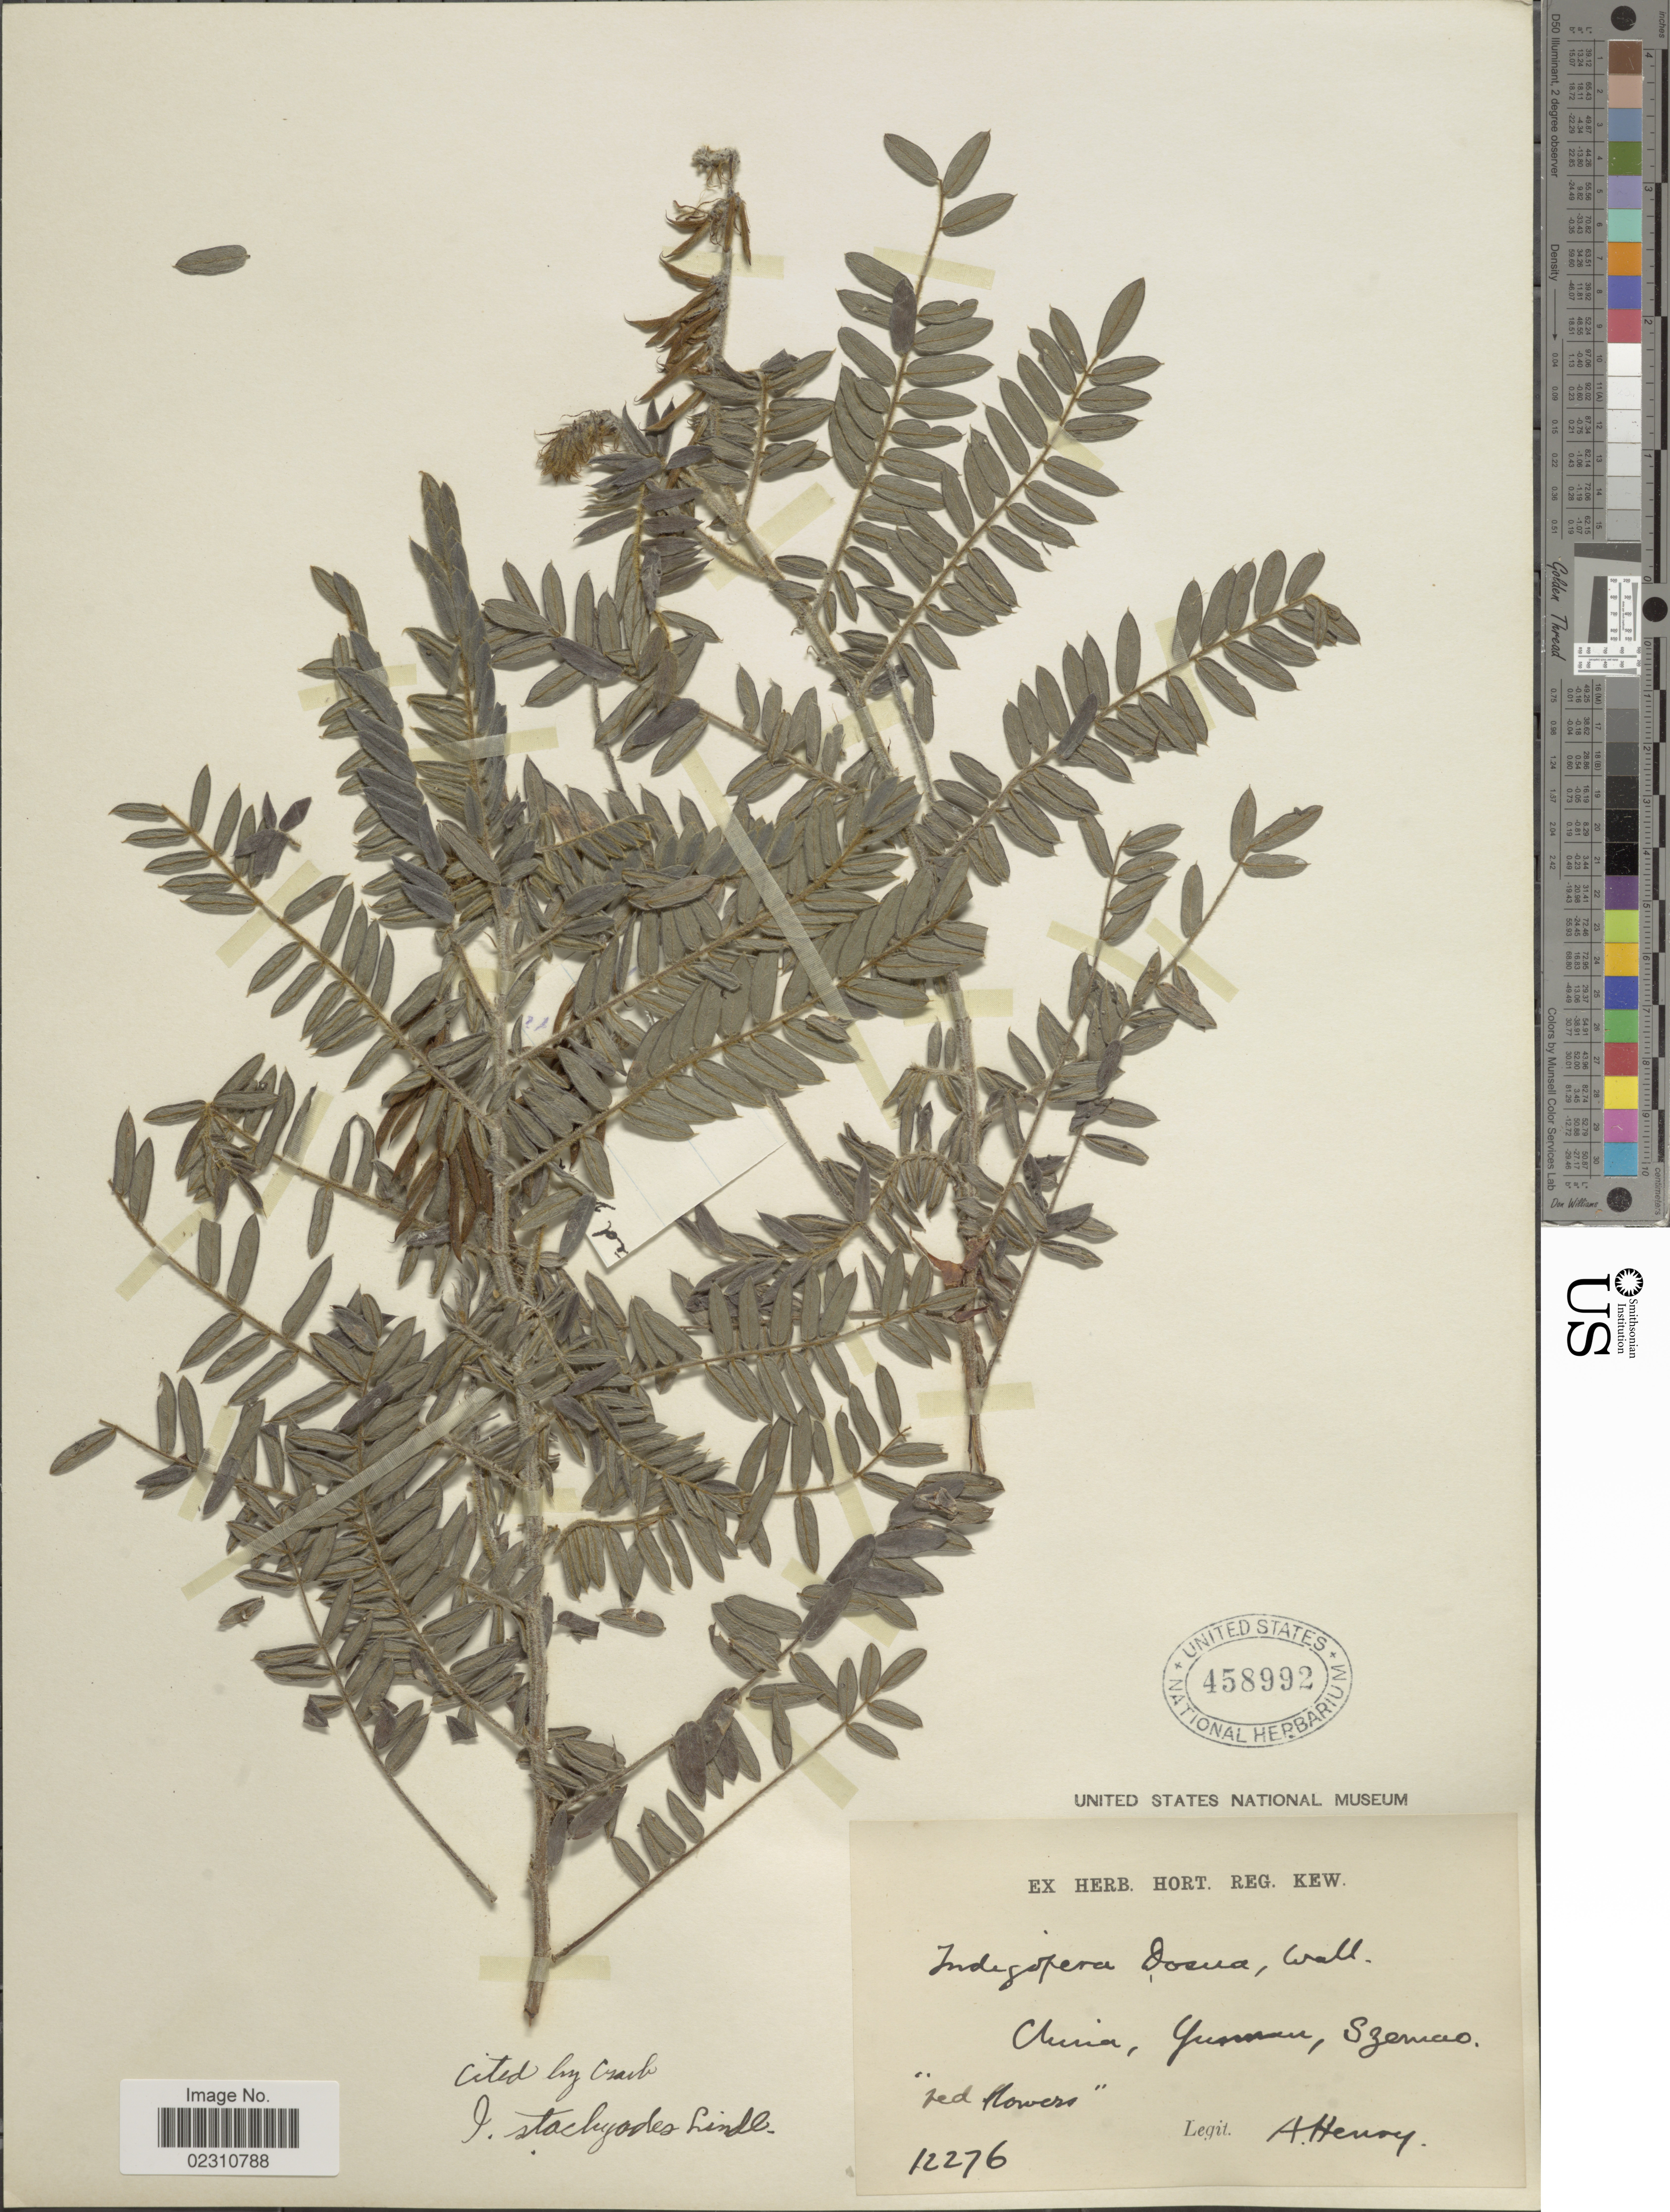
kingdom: Plantae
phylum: Tracheophyta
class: Magnoliopsida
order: Fabales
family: Fabaceae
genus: Indigofera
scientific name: Indigofera dosua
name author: Buch.-Ham. ex D. Don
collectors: A. Henry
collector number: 12276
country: China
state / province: Yunnan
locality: China, Yunnan, Szemoa.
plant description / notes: locality done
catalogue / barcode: US 458992